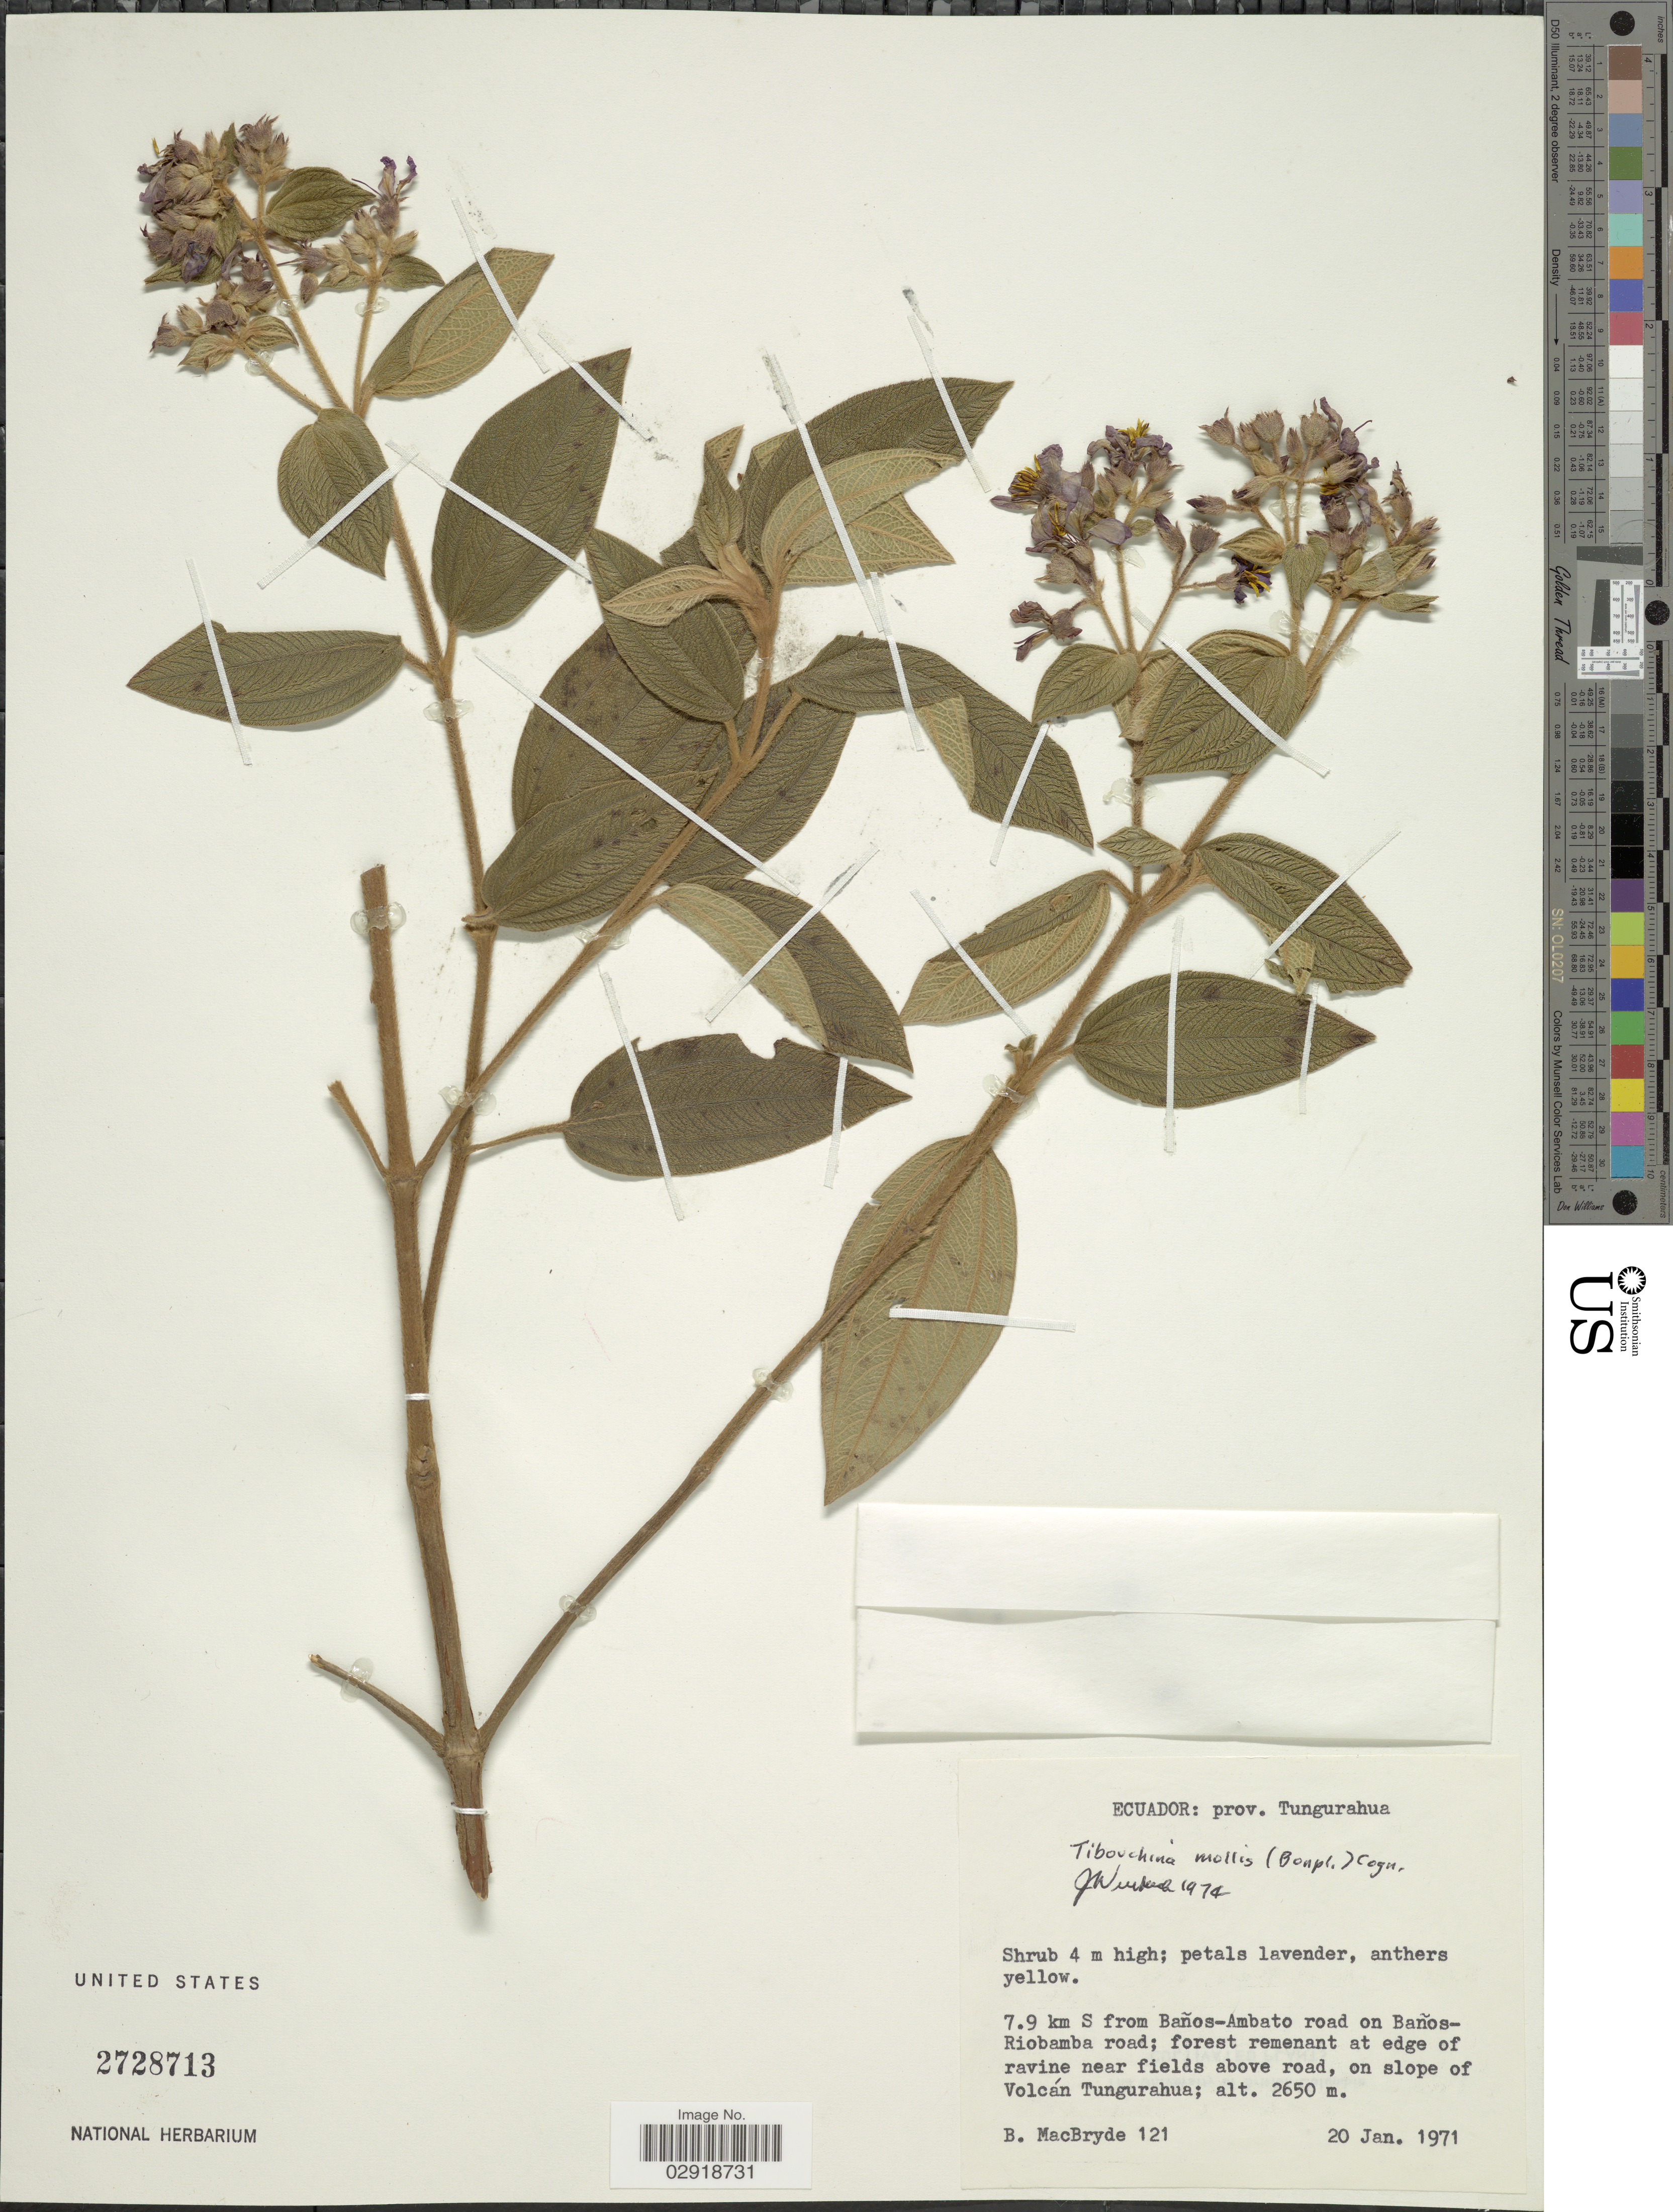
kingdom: Plantae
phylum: Tracheophyta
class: Magnoliopsida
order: Myrtales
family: Melastomataceae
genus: Chaetogastra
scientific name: Chaetogastra mollis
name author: (Bonpl.) DC.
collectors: B. MacBryde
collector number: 121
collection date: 1971-01-20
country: Ecuador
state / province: Tungurahua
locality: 7.9 km S from Baños-Ambato road on Baños-Riobamba road; forest remnant at edge of ravine near fields above road, on slope of Volcán Tungurahua.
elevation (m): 2650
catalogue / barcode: US 2728713